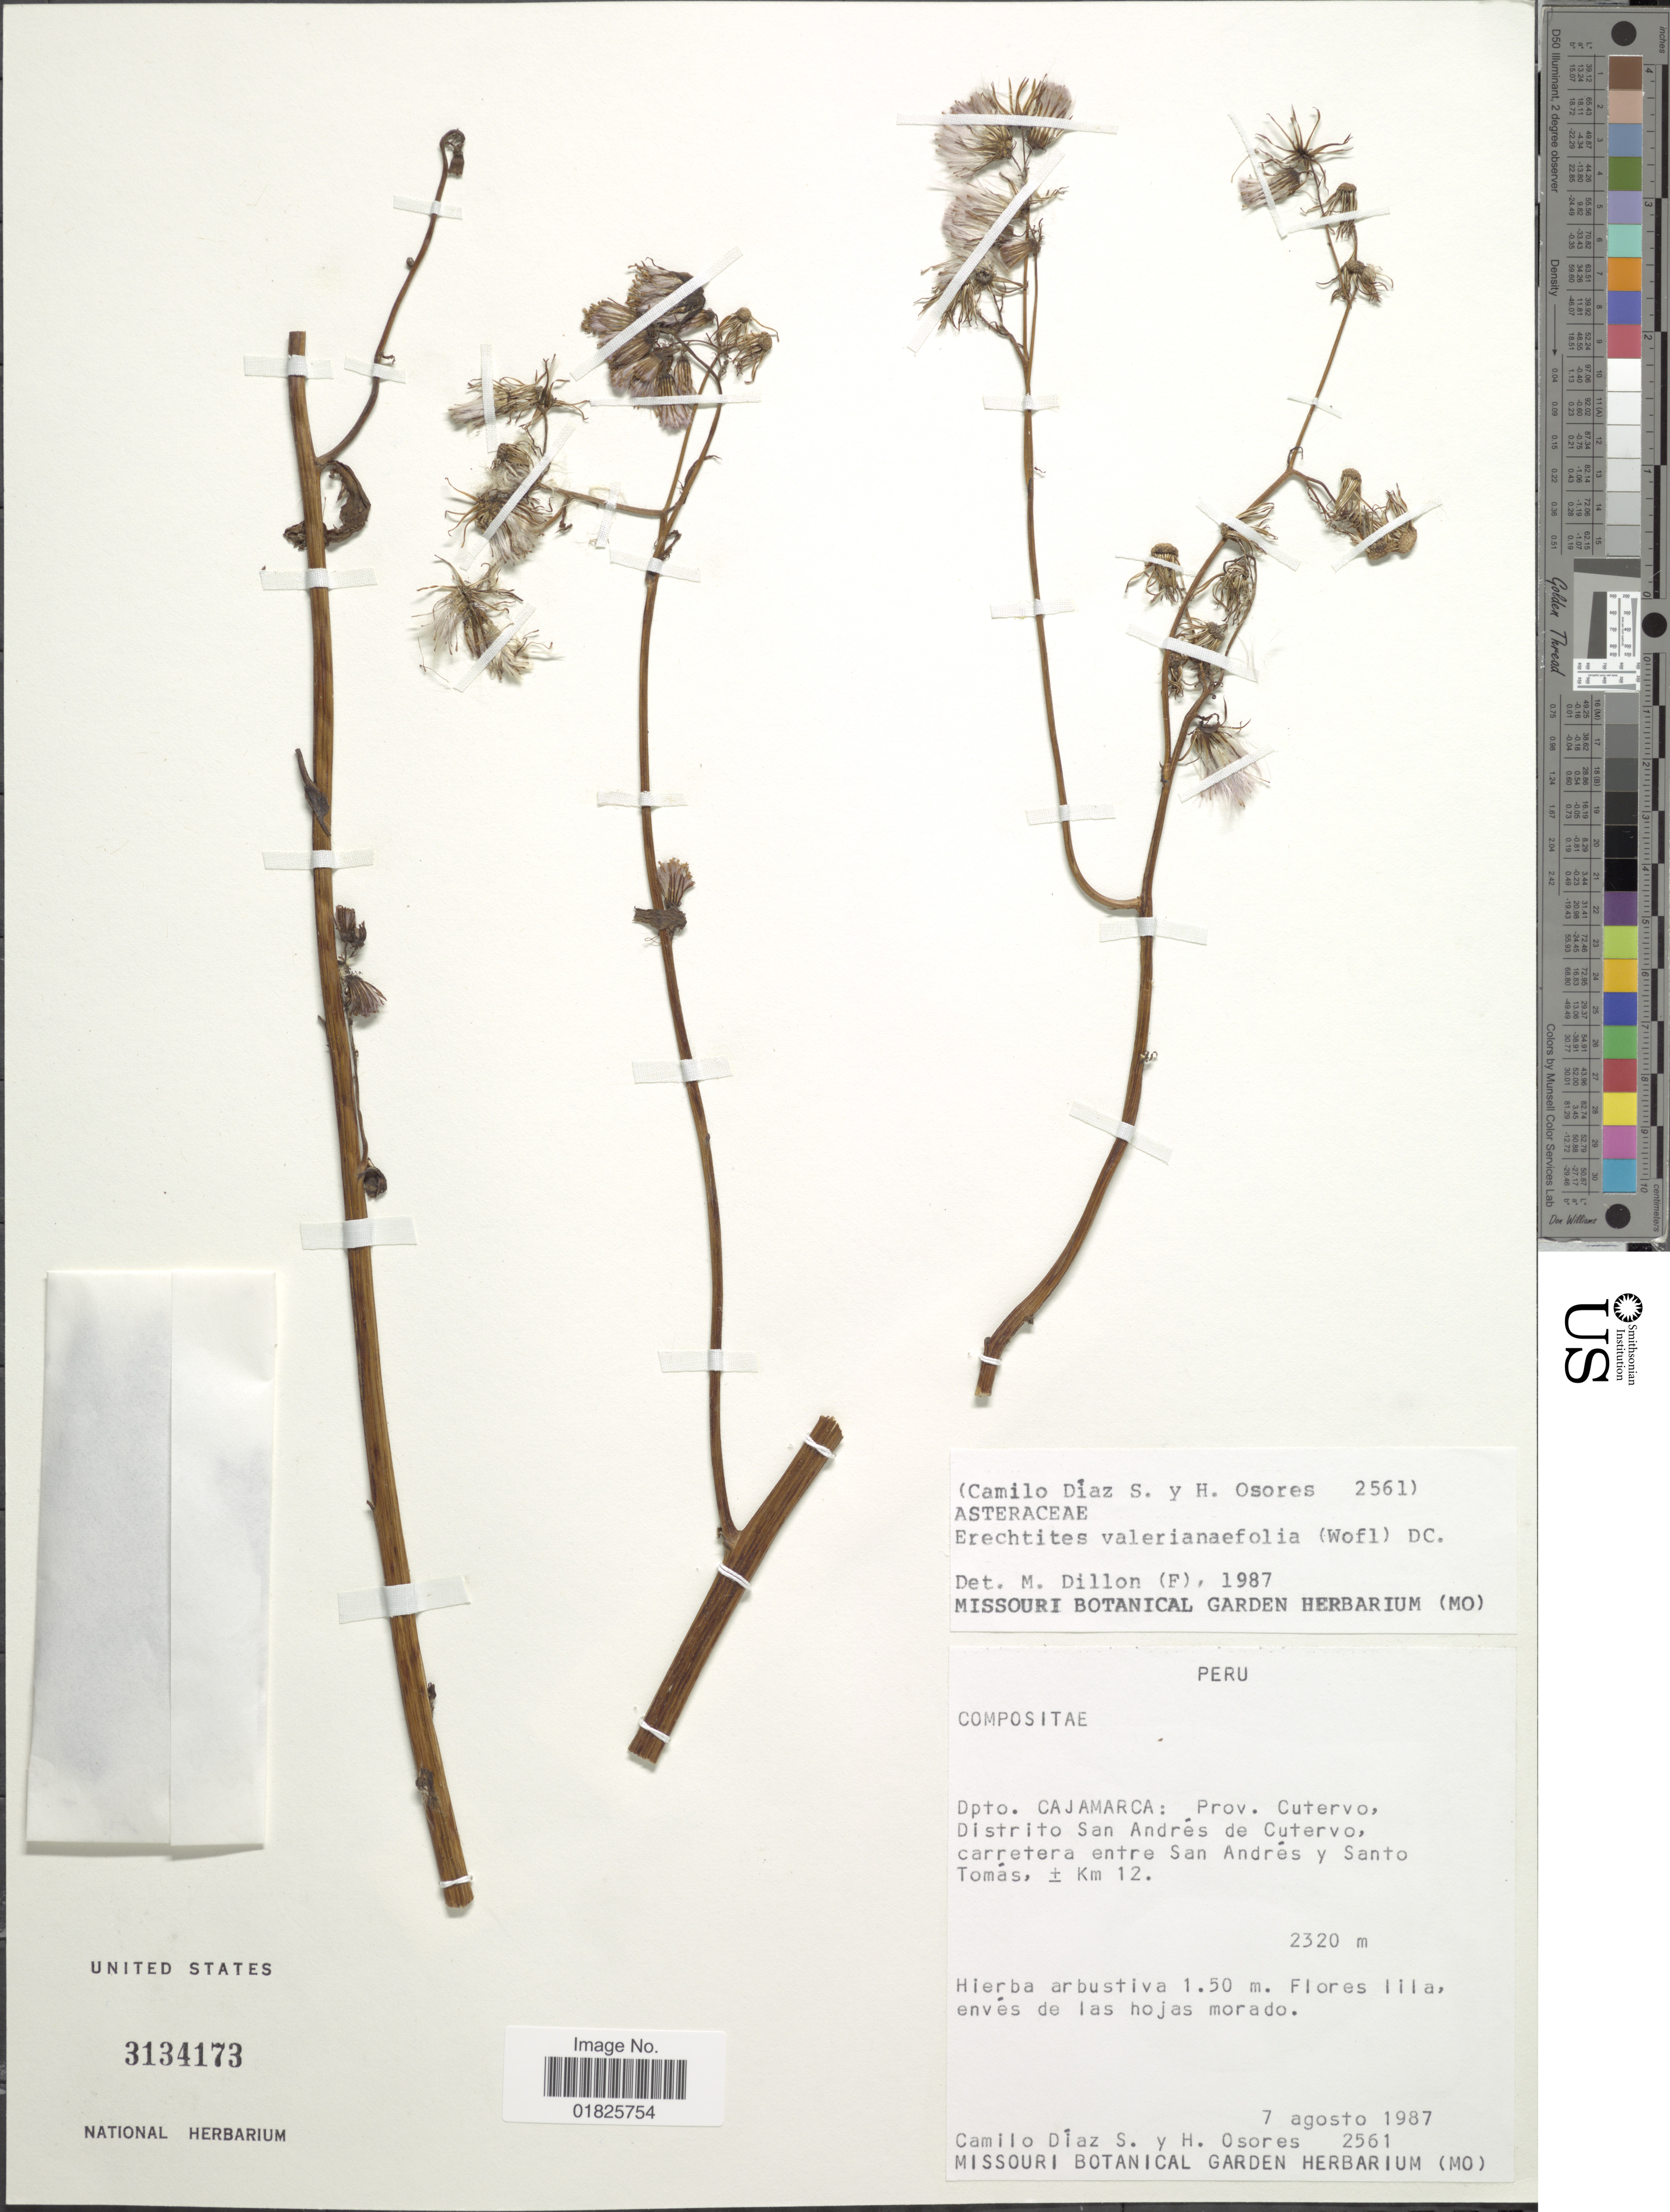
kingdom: Plantae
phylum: Tracheophyta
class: Magnoliopsida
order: Asterales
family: Asteraceae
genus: Erechtites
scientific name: Erechtites valerianifolius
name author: (Link ex Spreng.) DC.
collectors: C. Díaz S. & H. Osores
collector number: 2561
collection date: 1987-08-07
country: Peru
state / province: Cajamarca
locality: Prov. Cutervo. Distrito San Andres de Cutervo, carretera entre San Andres y Santo Tomas, +- Km 12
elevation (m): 2320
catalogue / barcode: US 3134173